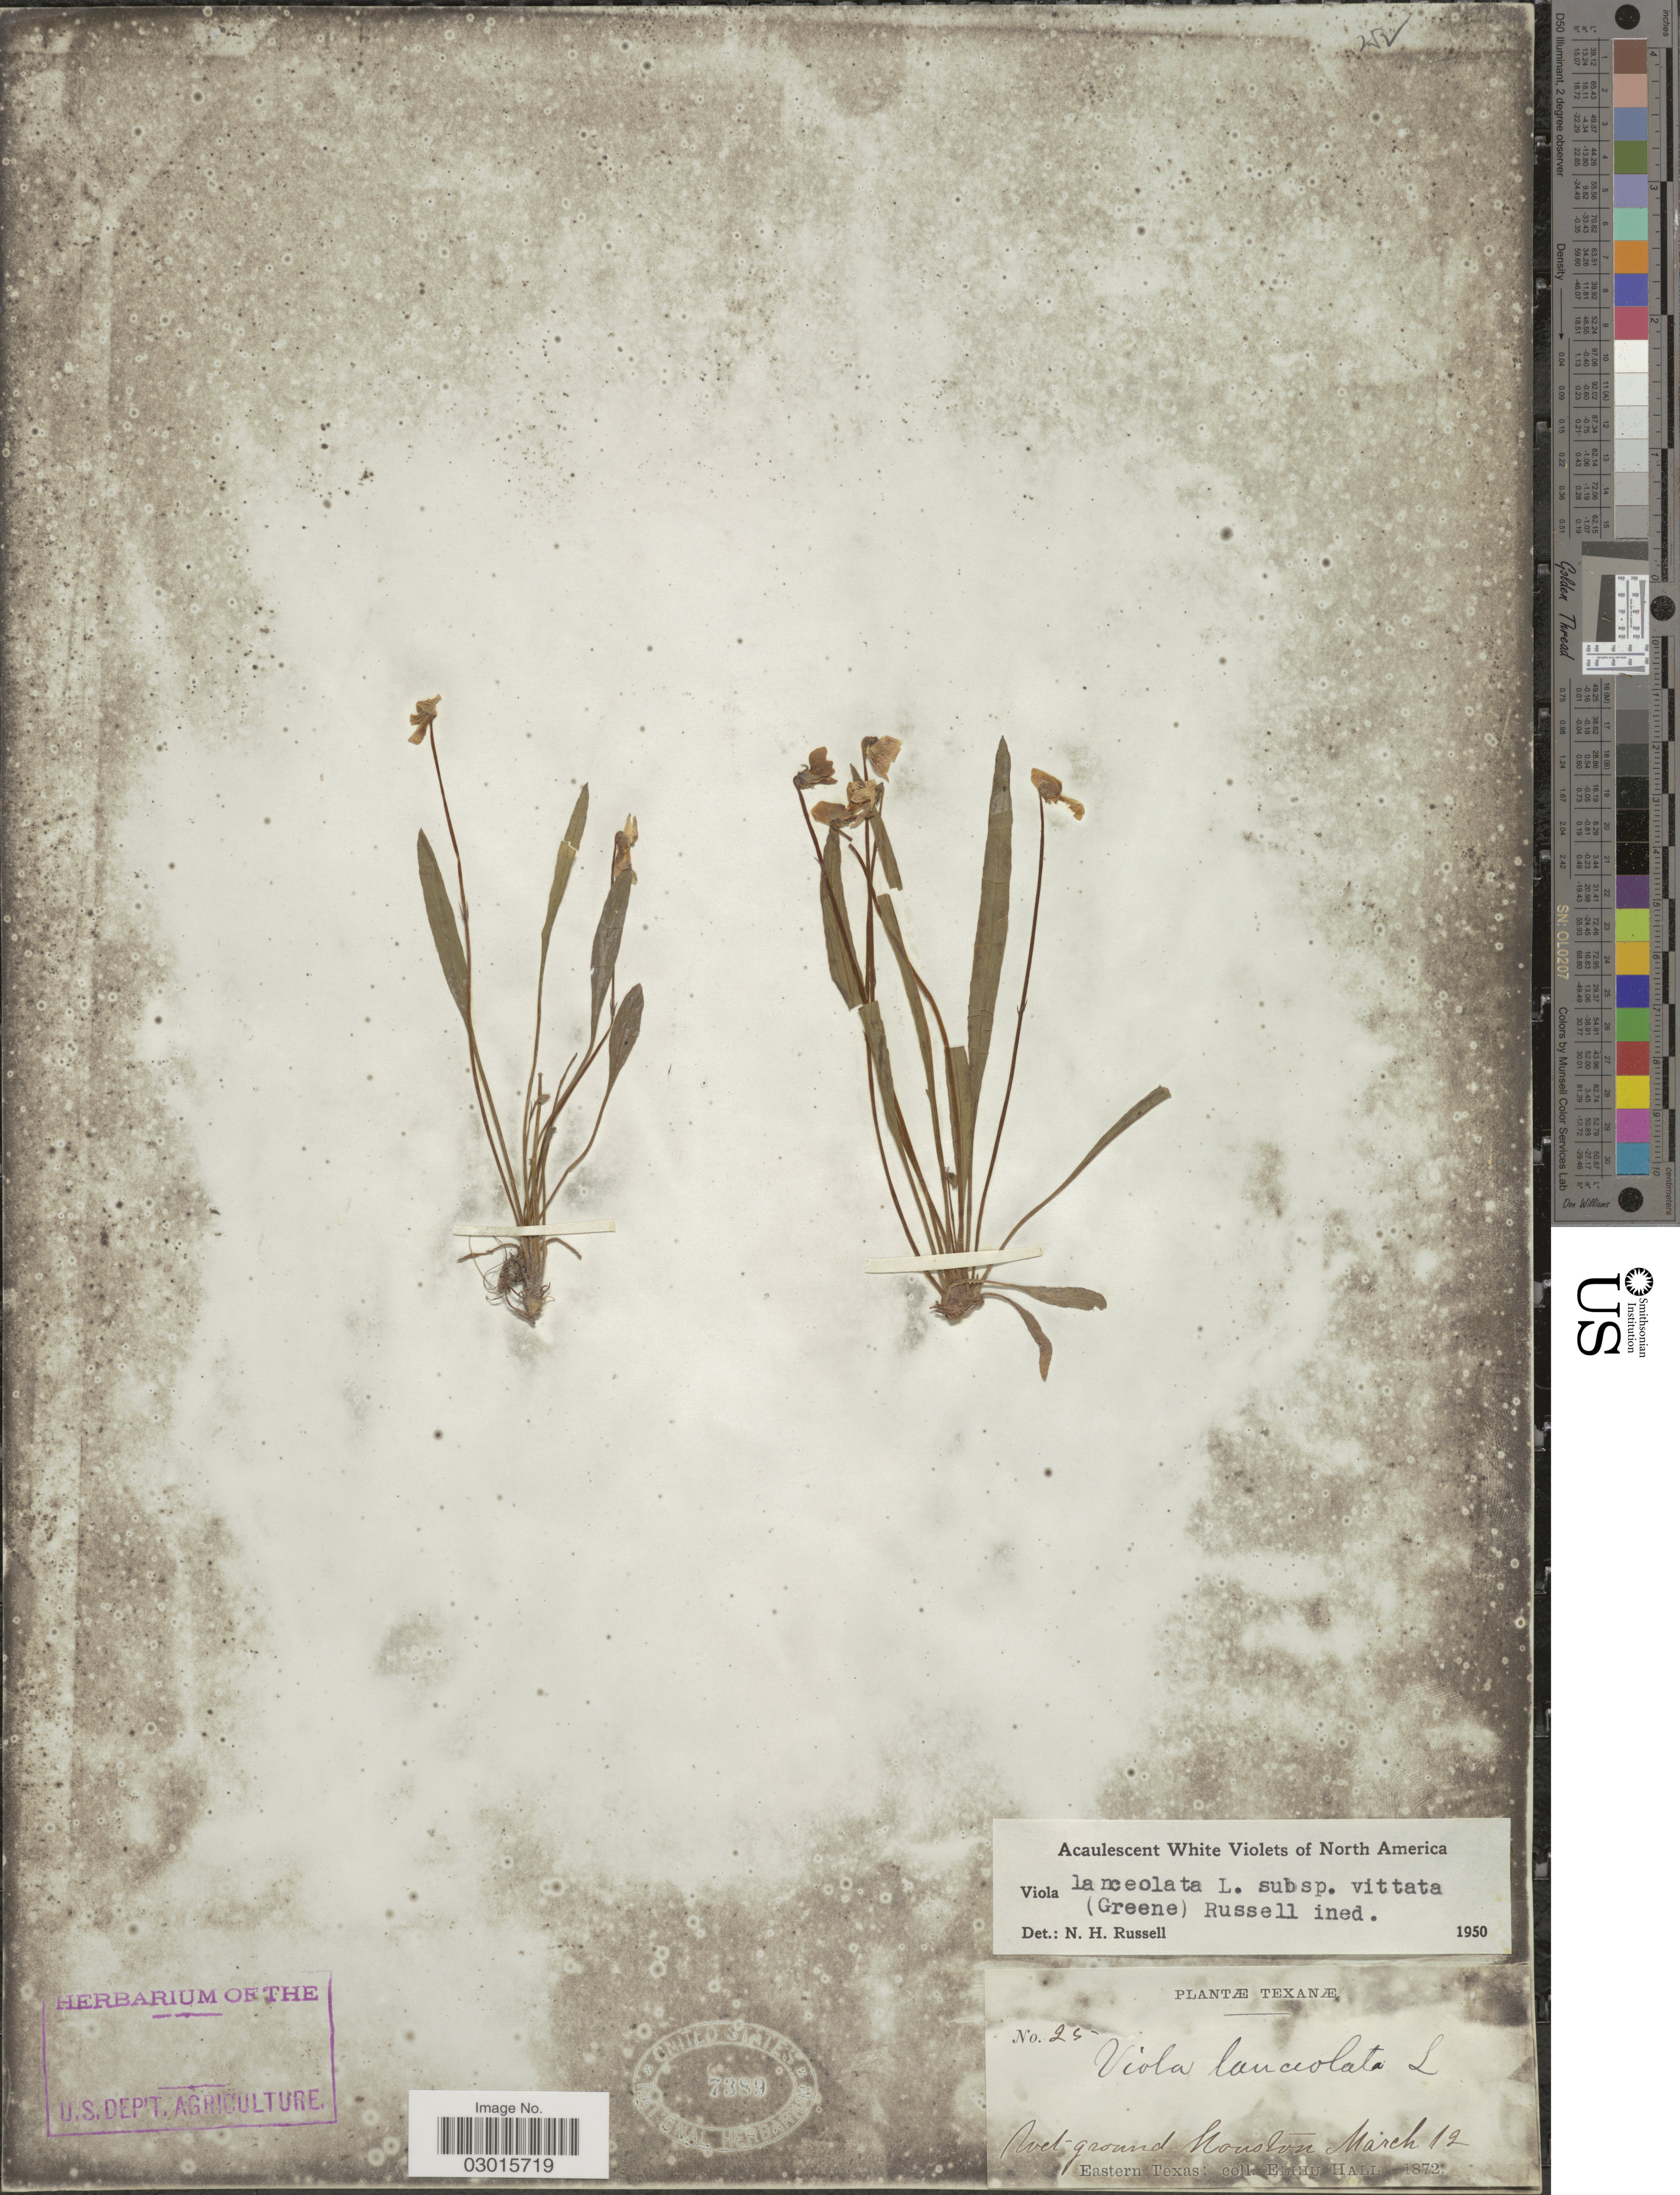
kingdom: Plantae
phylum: Tracheophyta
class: Magnoliopsida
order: Malpighiales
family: Violaceae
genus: Viola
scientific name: Viola lanceolata subsp. vittata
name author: (Greene) N. H. Russell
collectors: E. Hall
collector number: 25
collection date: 1872-03-12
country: United States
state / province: Texas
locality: Houston. Eastern Texas.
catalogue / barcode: US 7389